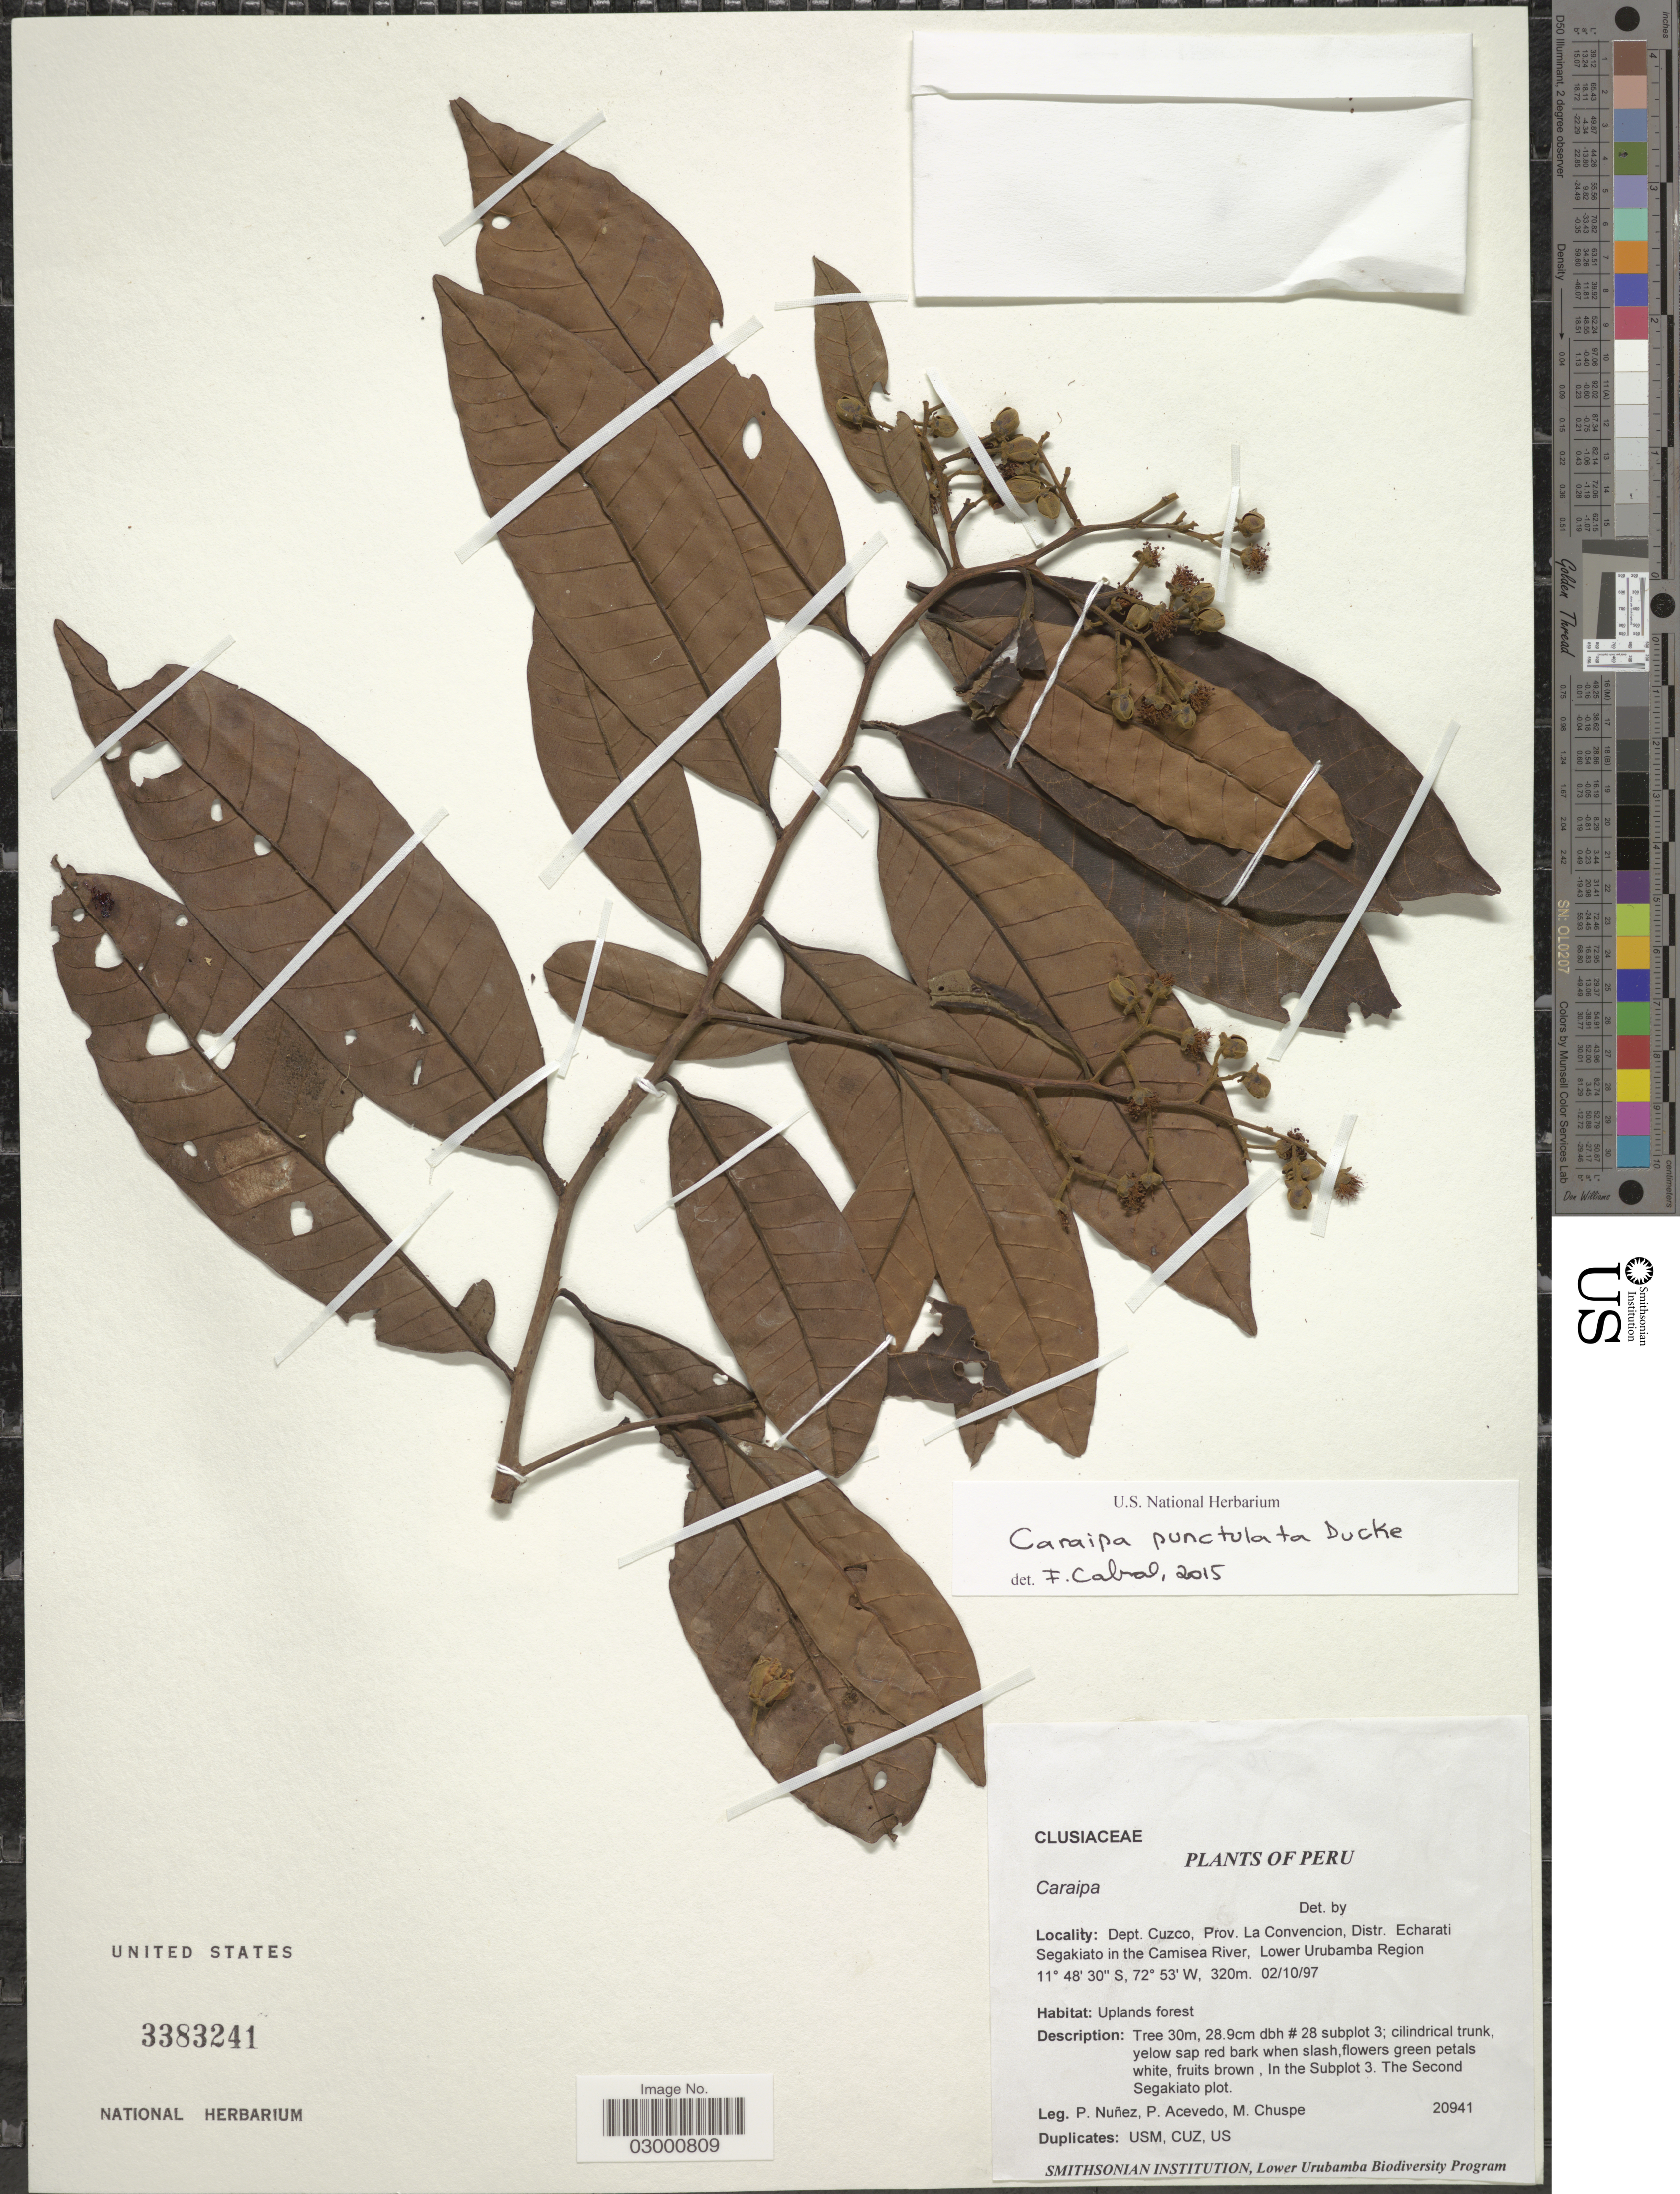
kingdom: Plantae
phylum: Tracheophyta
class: Magnoliopsida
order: Malpighiales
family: Calophyllaceae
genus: Caraipa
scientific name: Caraipa punctulata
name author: Ducke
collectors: P. Nuñez V., P. Acevedo-Rodr. & M. Chuspe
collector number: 20941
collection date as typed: Transcribed d/m/y: 2/10/97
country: Peru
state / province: Cusco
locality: Dept. Cuzco, Prov. La Convencion, Distr. Echarati Segakiato in the Camisea River, Lower Urubamba Region.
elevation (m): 320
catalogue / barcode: US 3383241